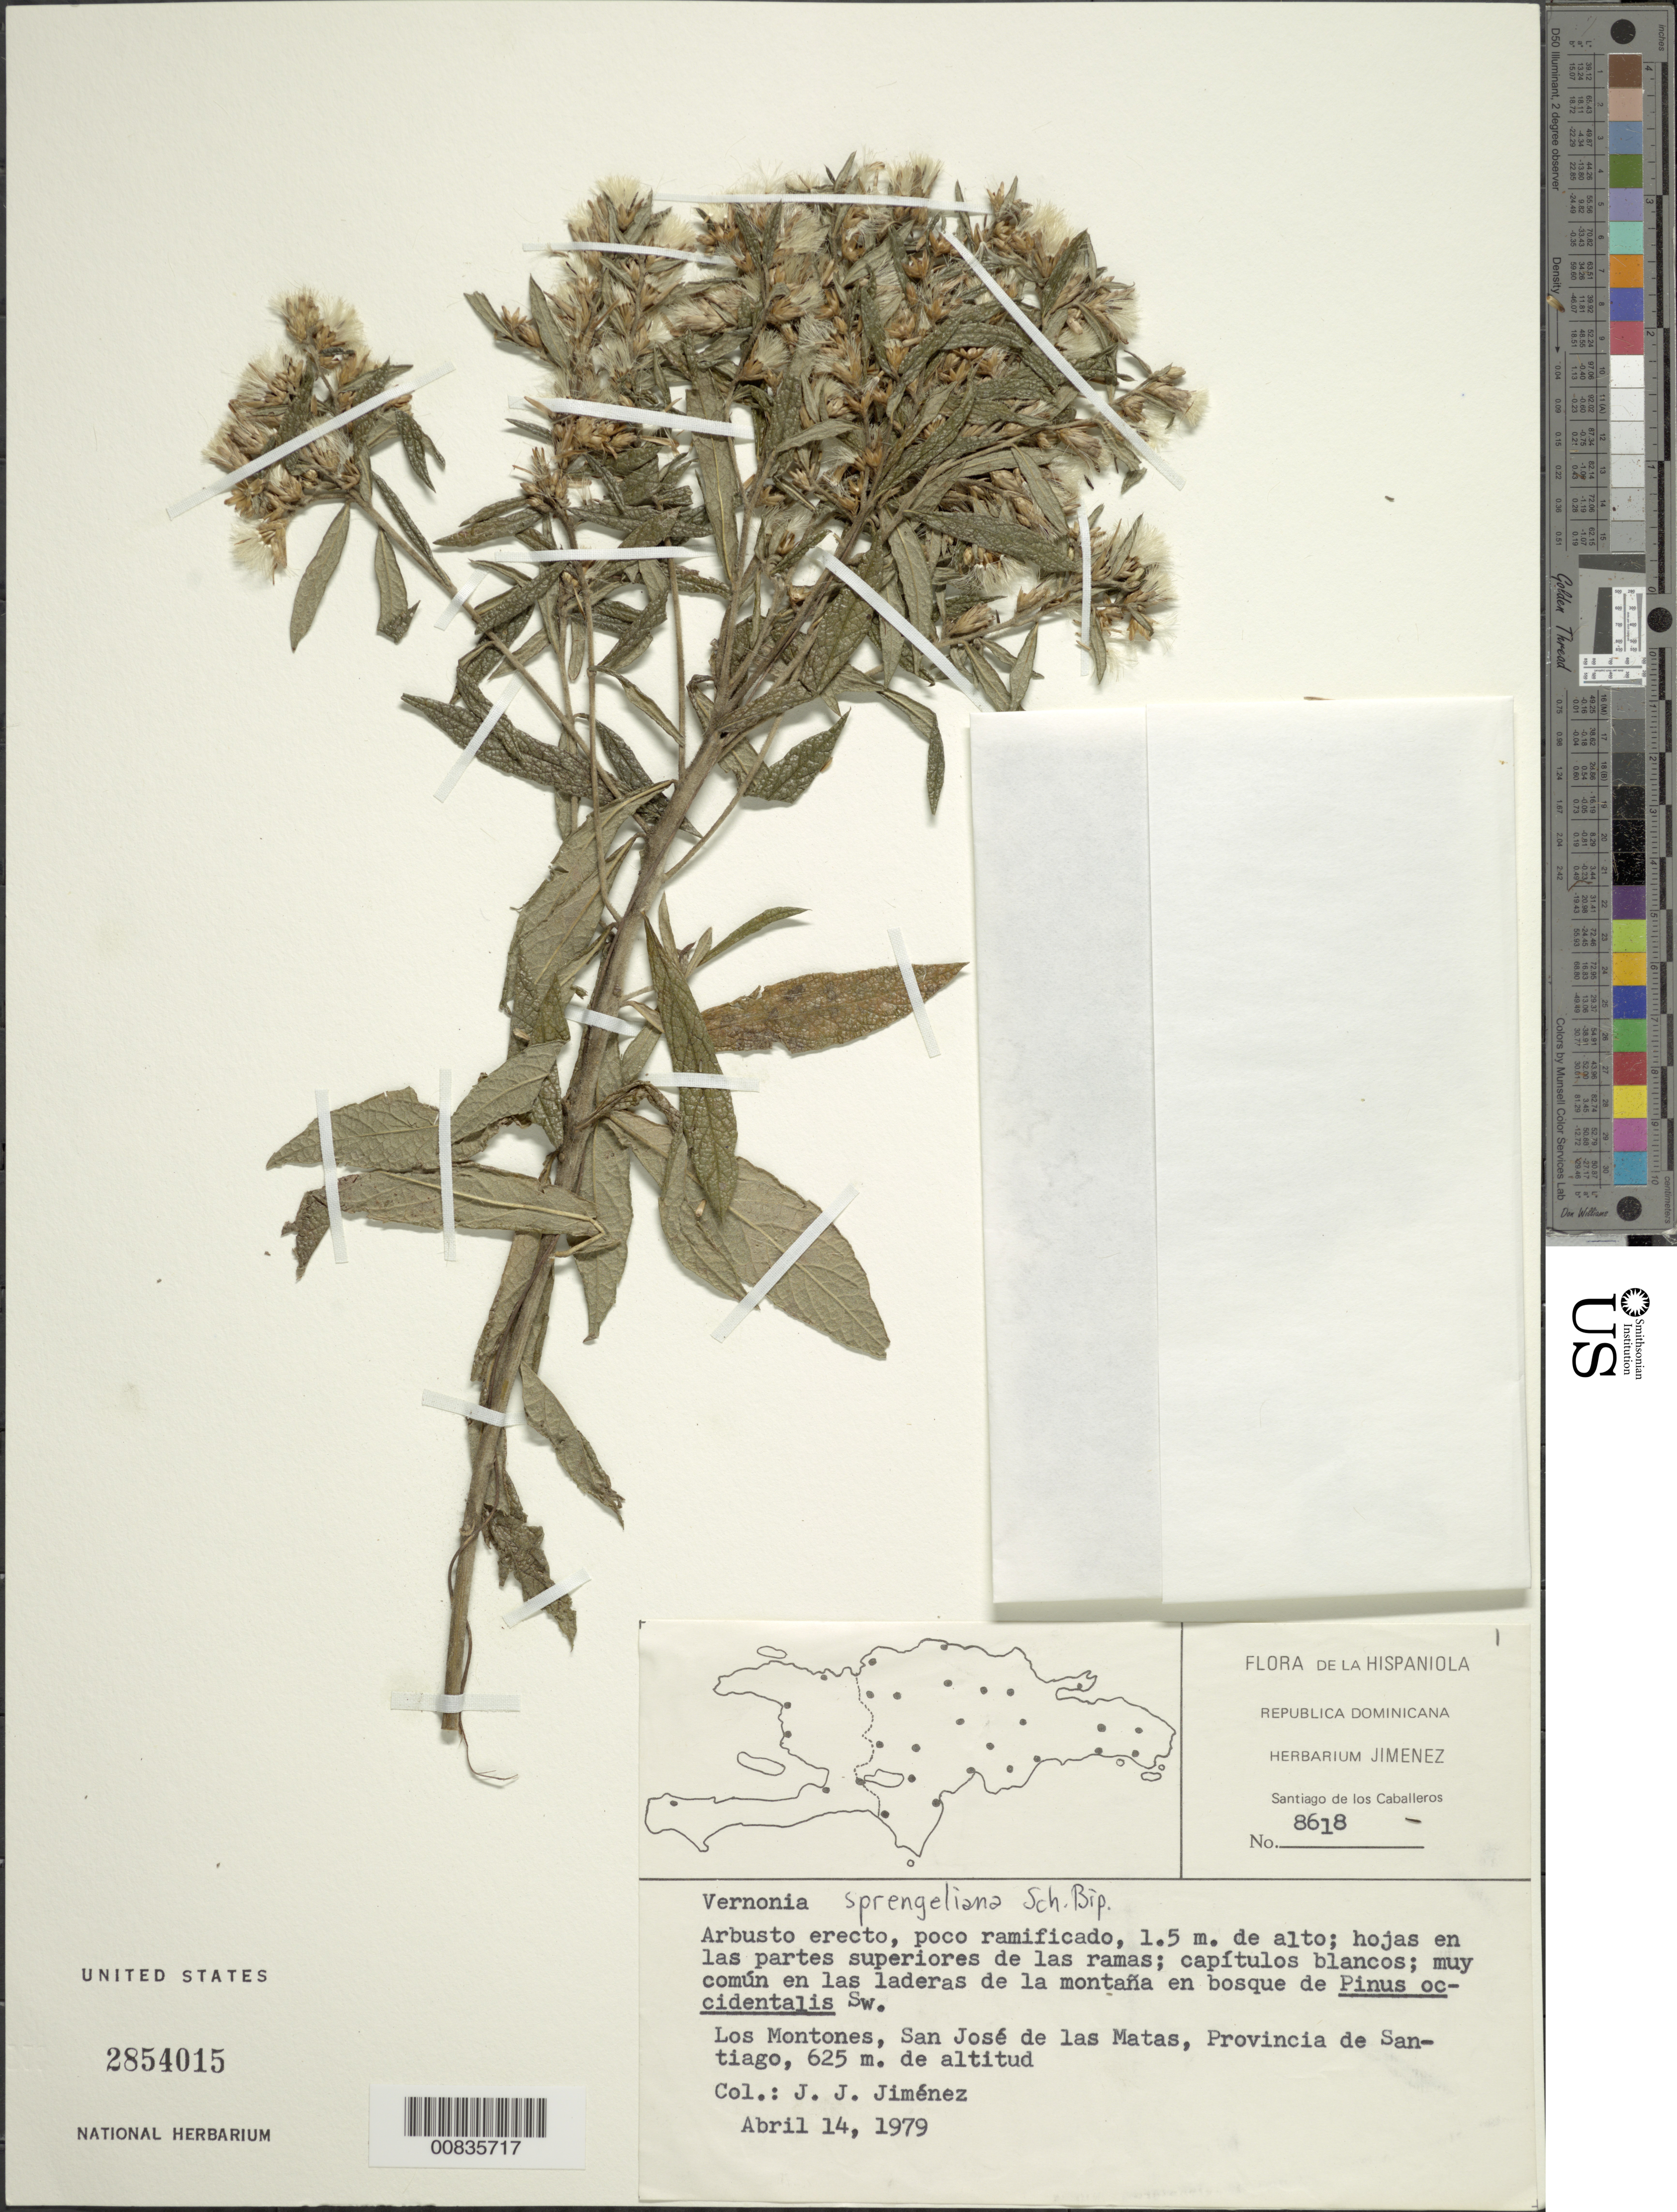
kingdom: Plantae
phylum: Tracheophyta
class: Magnoliopsida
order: Asterales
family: Asteraceae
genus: Lepidaploa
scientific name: Lepidaploa sprengeliana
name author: (Sch. Bip.) H. Rob.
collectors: J. J. Jiménez Almonte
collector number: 8618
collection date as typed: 14 Apr 1979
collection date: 1979-04-14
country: Dominican Republic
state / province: Santiago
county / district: San José de las Matas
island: Hispaniola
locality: Los Montones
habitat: En las laderas de la montaña en bosque de Pinus occidentalis Sw.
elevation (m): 625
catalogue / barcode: US 2854015